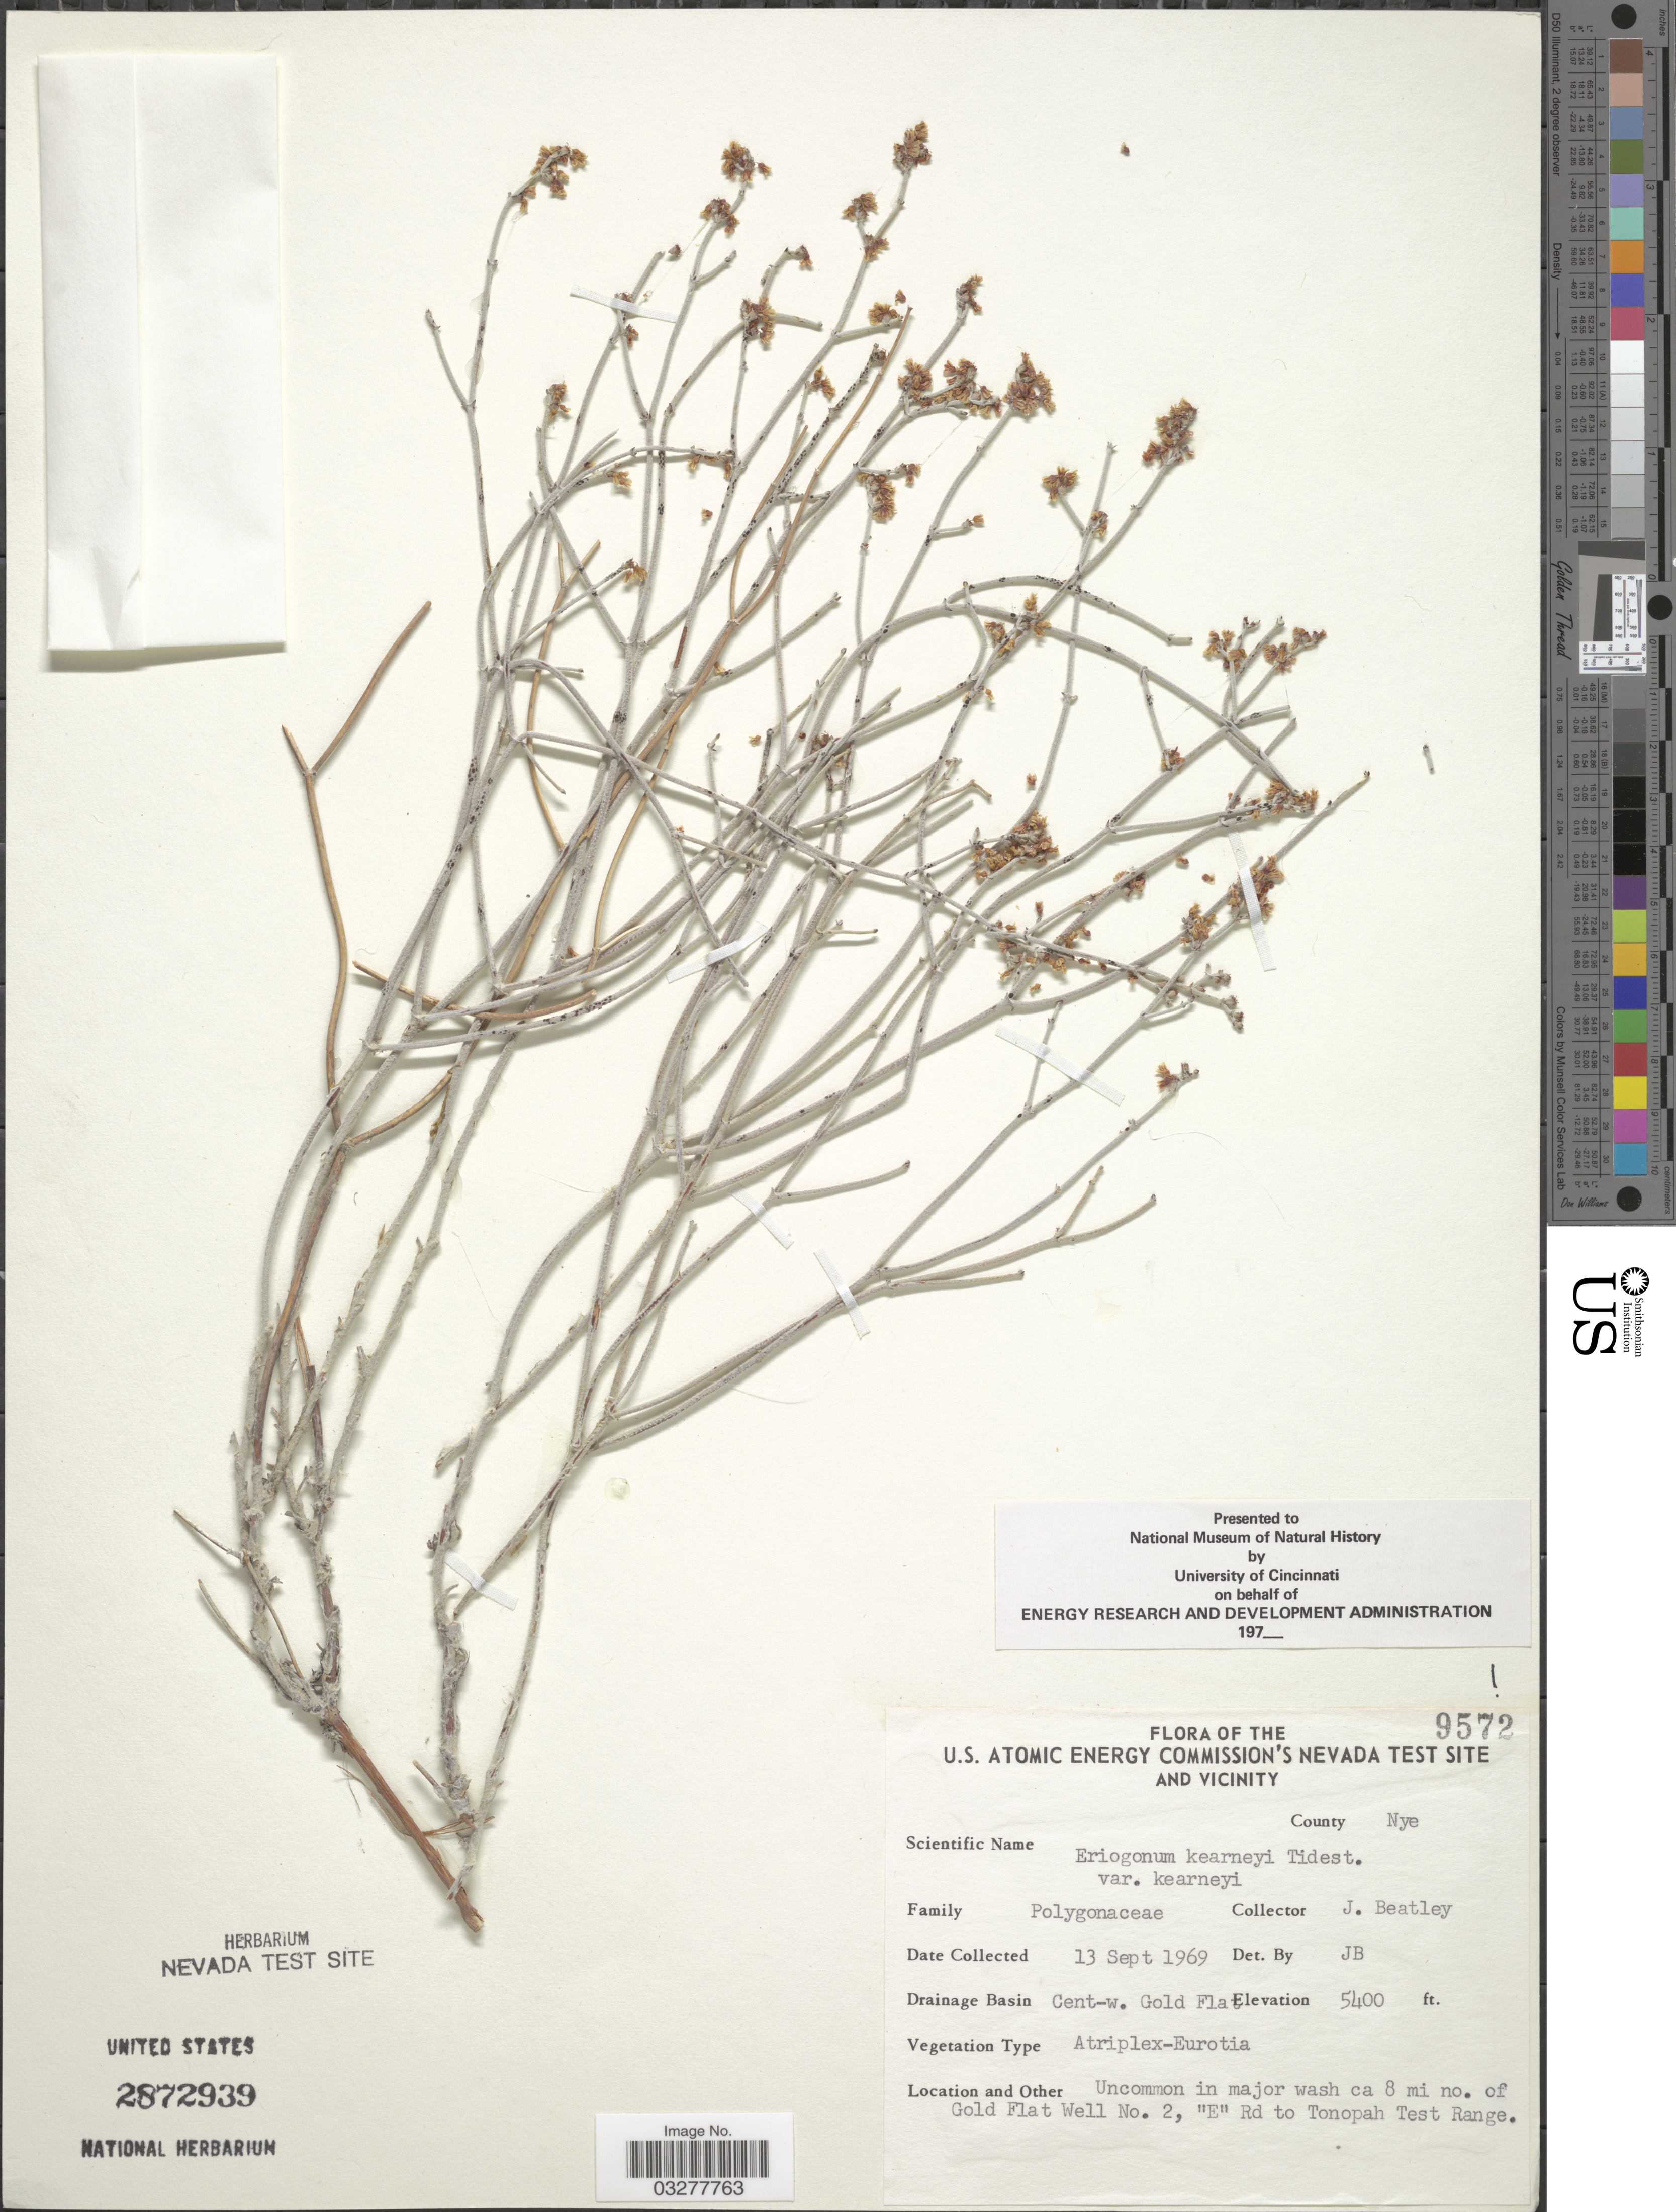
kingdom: Plantae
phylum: Tracheophyta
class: Magnoliopsida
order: Caryophyllales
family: Polygonaceae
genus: Eriogonum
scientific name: Eriogonum kearneyi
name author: Tidestr.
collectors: J. C. Beatley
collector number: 9572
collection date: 1969-09-13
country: United States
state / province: Nevada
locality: U. S. Atomic Energy Commission's Nevada Test Site and Vicinity. County Nye. Drainage Basin Cent-w. Gold Flat. Ca 8 mi no. of Gold Flat Well No. 2, "E" Rd to Tonopah Test Range.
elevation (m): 1646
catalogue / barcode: US 2872939